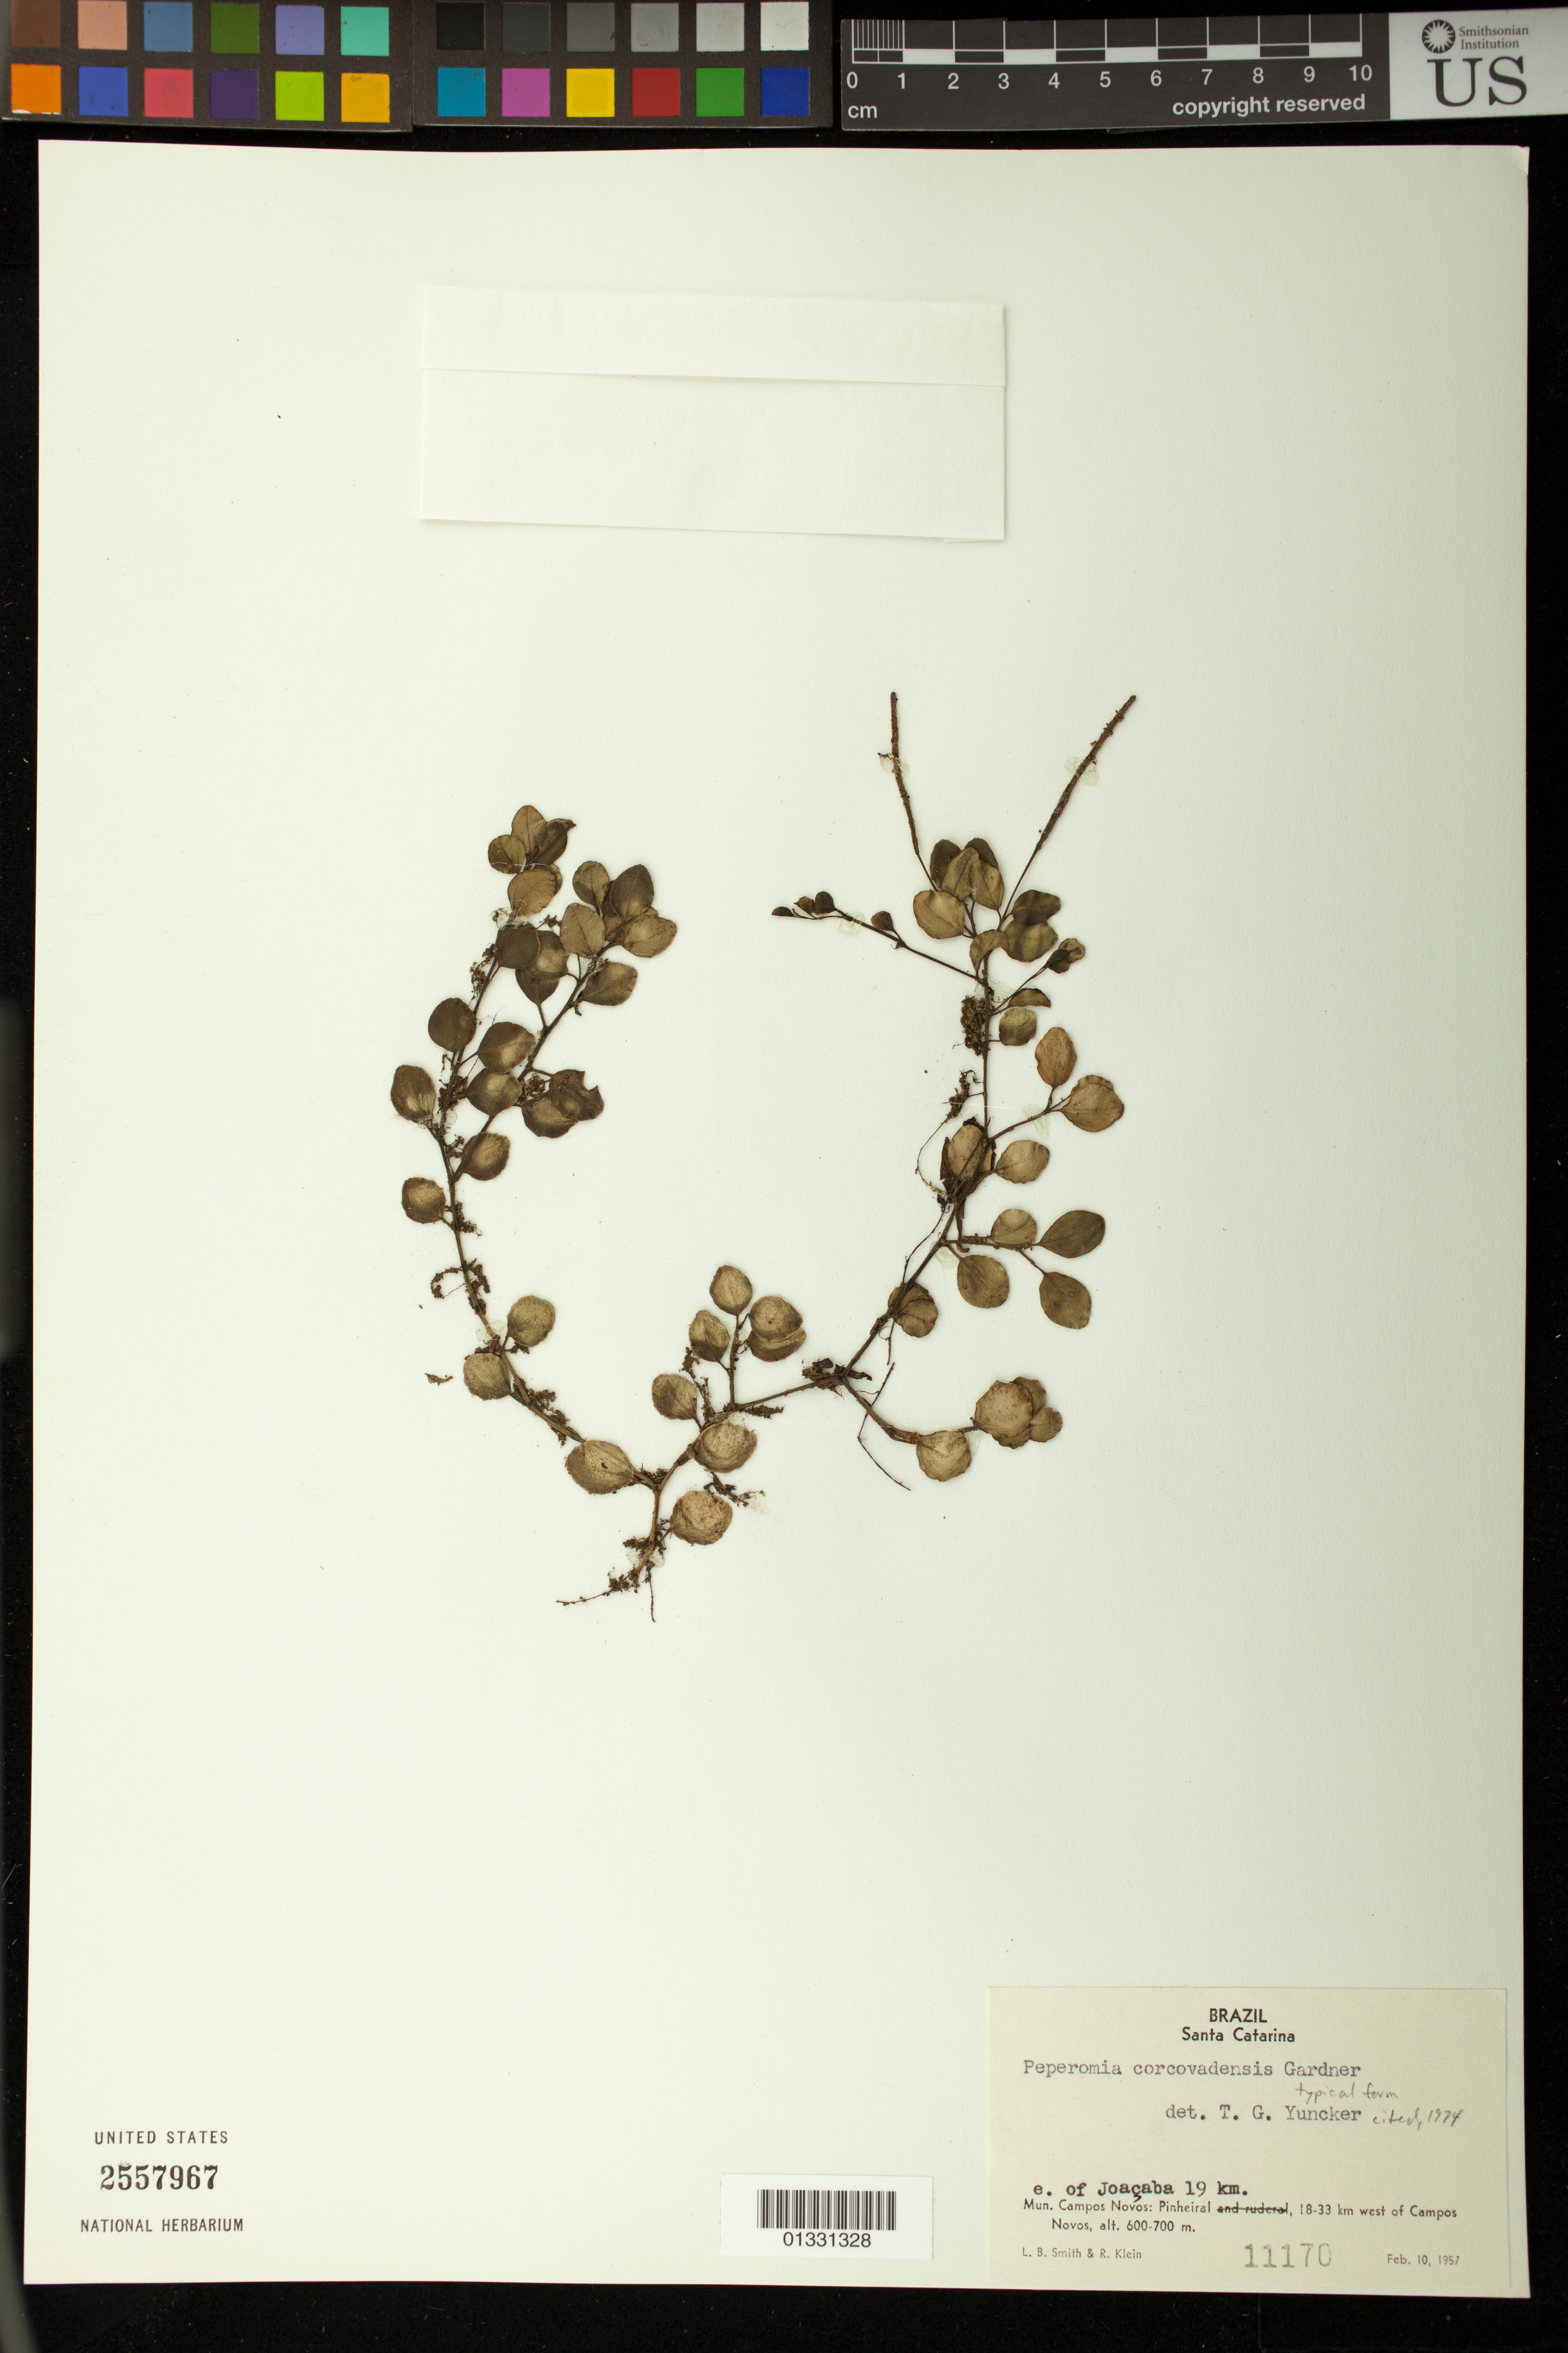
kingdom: Plantae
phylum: Tracheophyta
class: Magnoliopsida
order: Piperales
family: Piperaceae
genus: Peperomia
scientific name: Peperomia corcovadensis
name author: Gardner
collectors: L. Smith & R. Klein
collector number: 11170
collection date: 1957-02-10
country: Brazil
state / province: Santa Catarina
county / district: Campos Novos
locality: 18-33 km West of Campos Novos. E. of Joaçaba 19 km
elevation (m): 600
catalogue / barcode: US 2557967